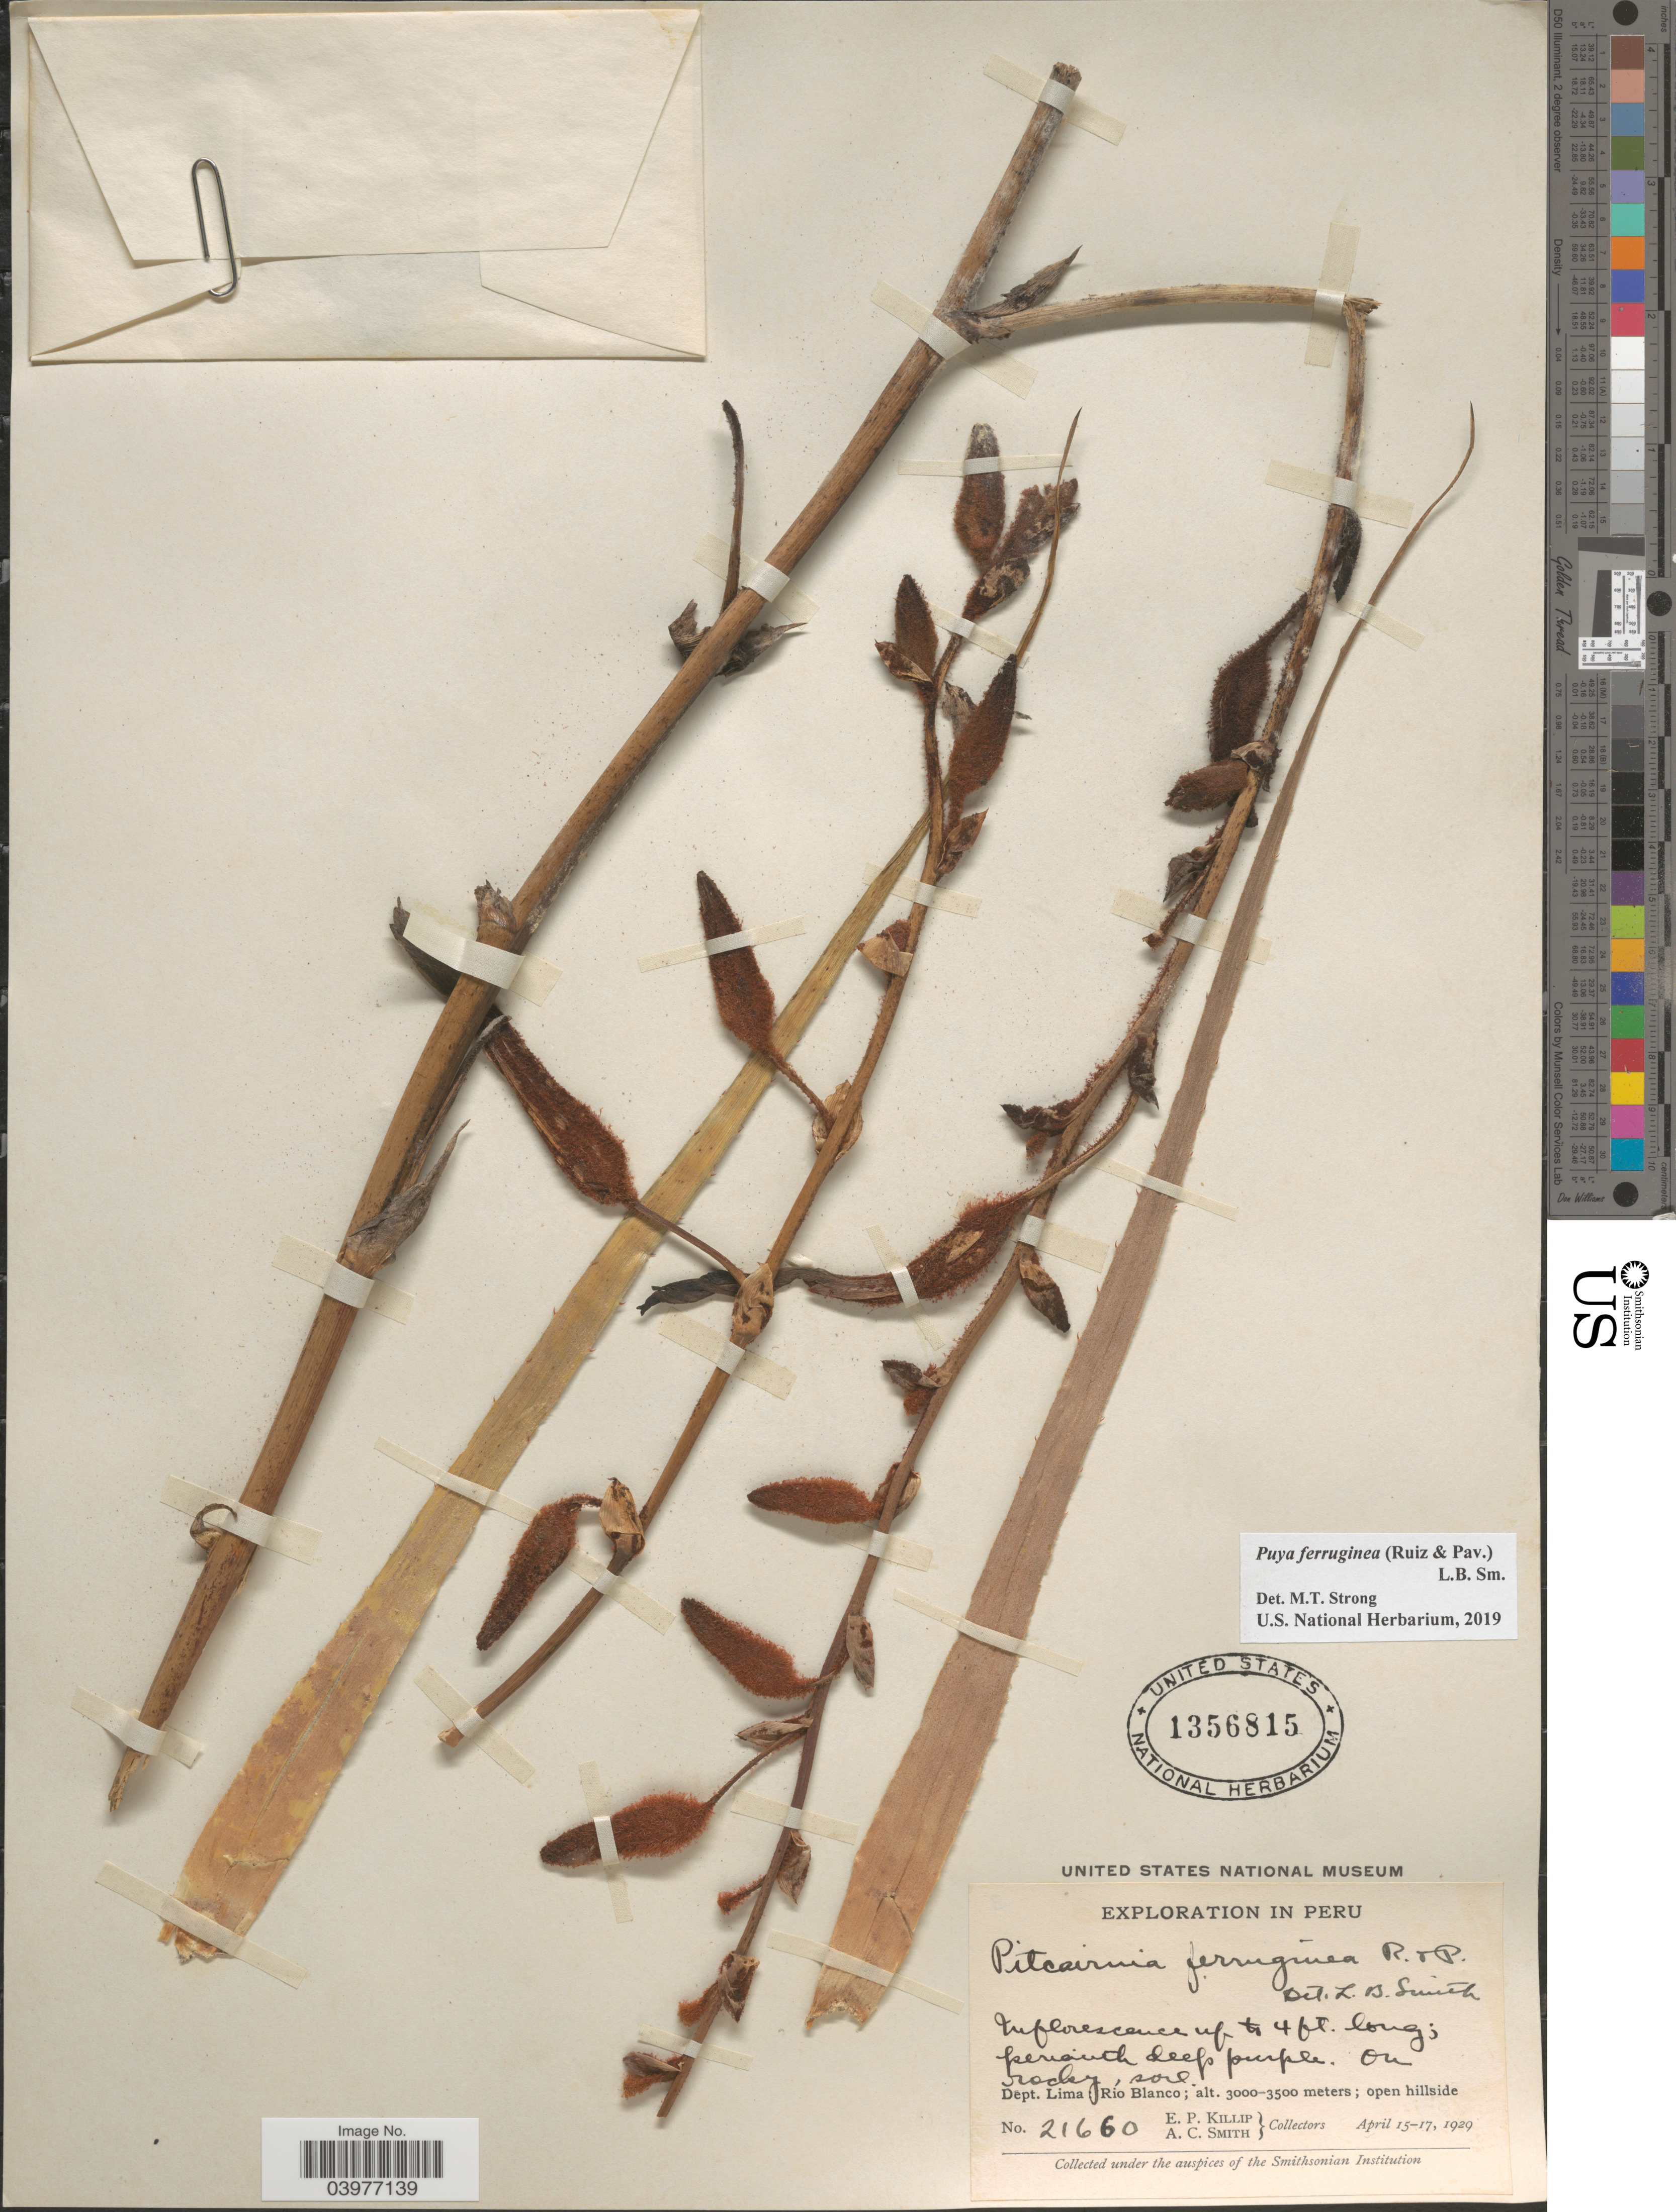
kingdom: Plantae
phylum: Tracheophyta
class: Liliopsida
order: Poales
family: Bromeliaceae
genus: Puya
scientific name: Puya ferruginea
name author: (Ruiz & Pav.) L.B. Sm.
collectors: E. P. Killip & A. C. Smith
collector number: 21660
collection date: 1929-04-15/1929-04-17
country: Peru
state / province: Lima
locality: Dept. Lima: Río Blanco.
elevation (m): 3000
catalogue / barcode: US 1356815